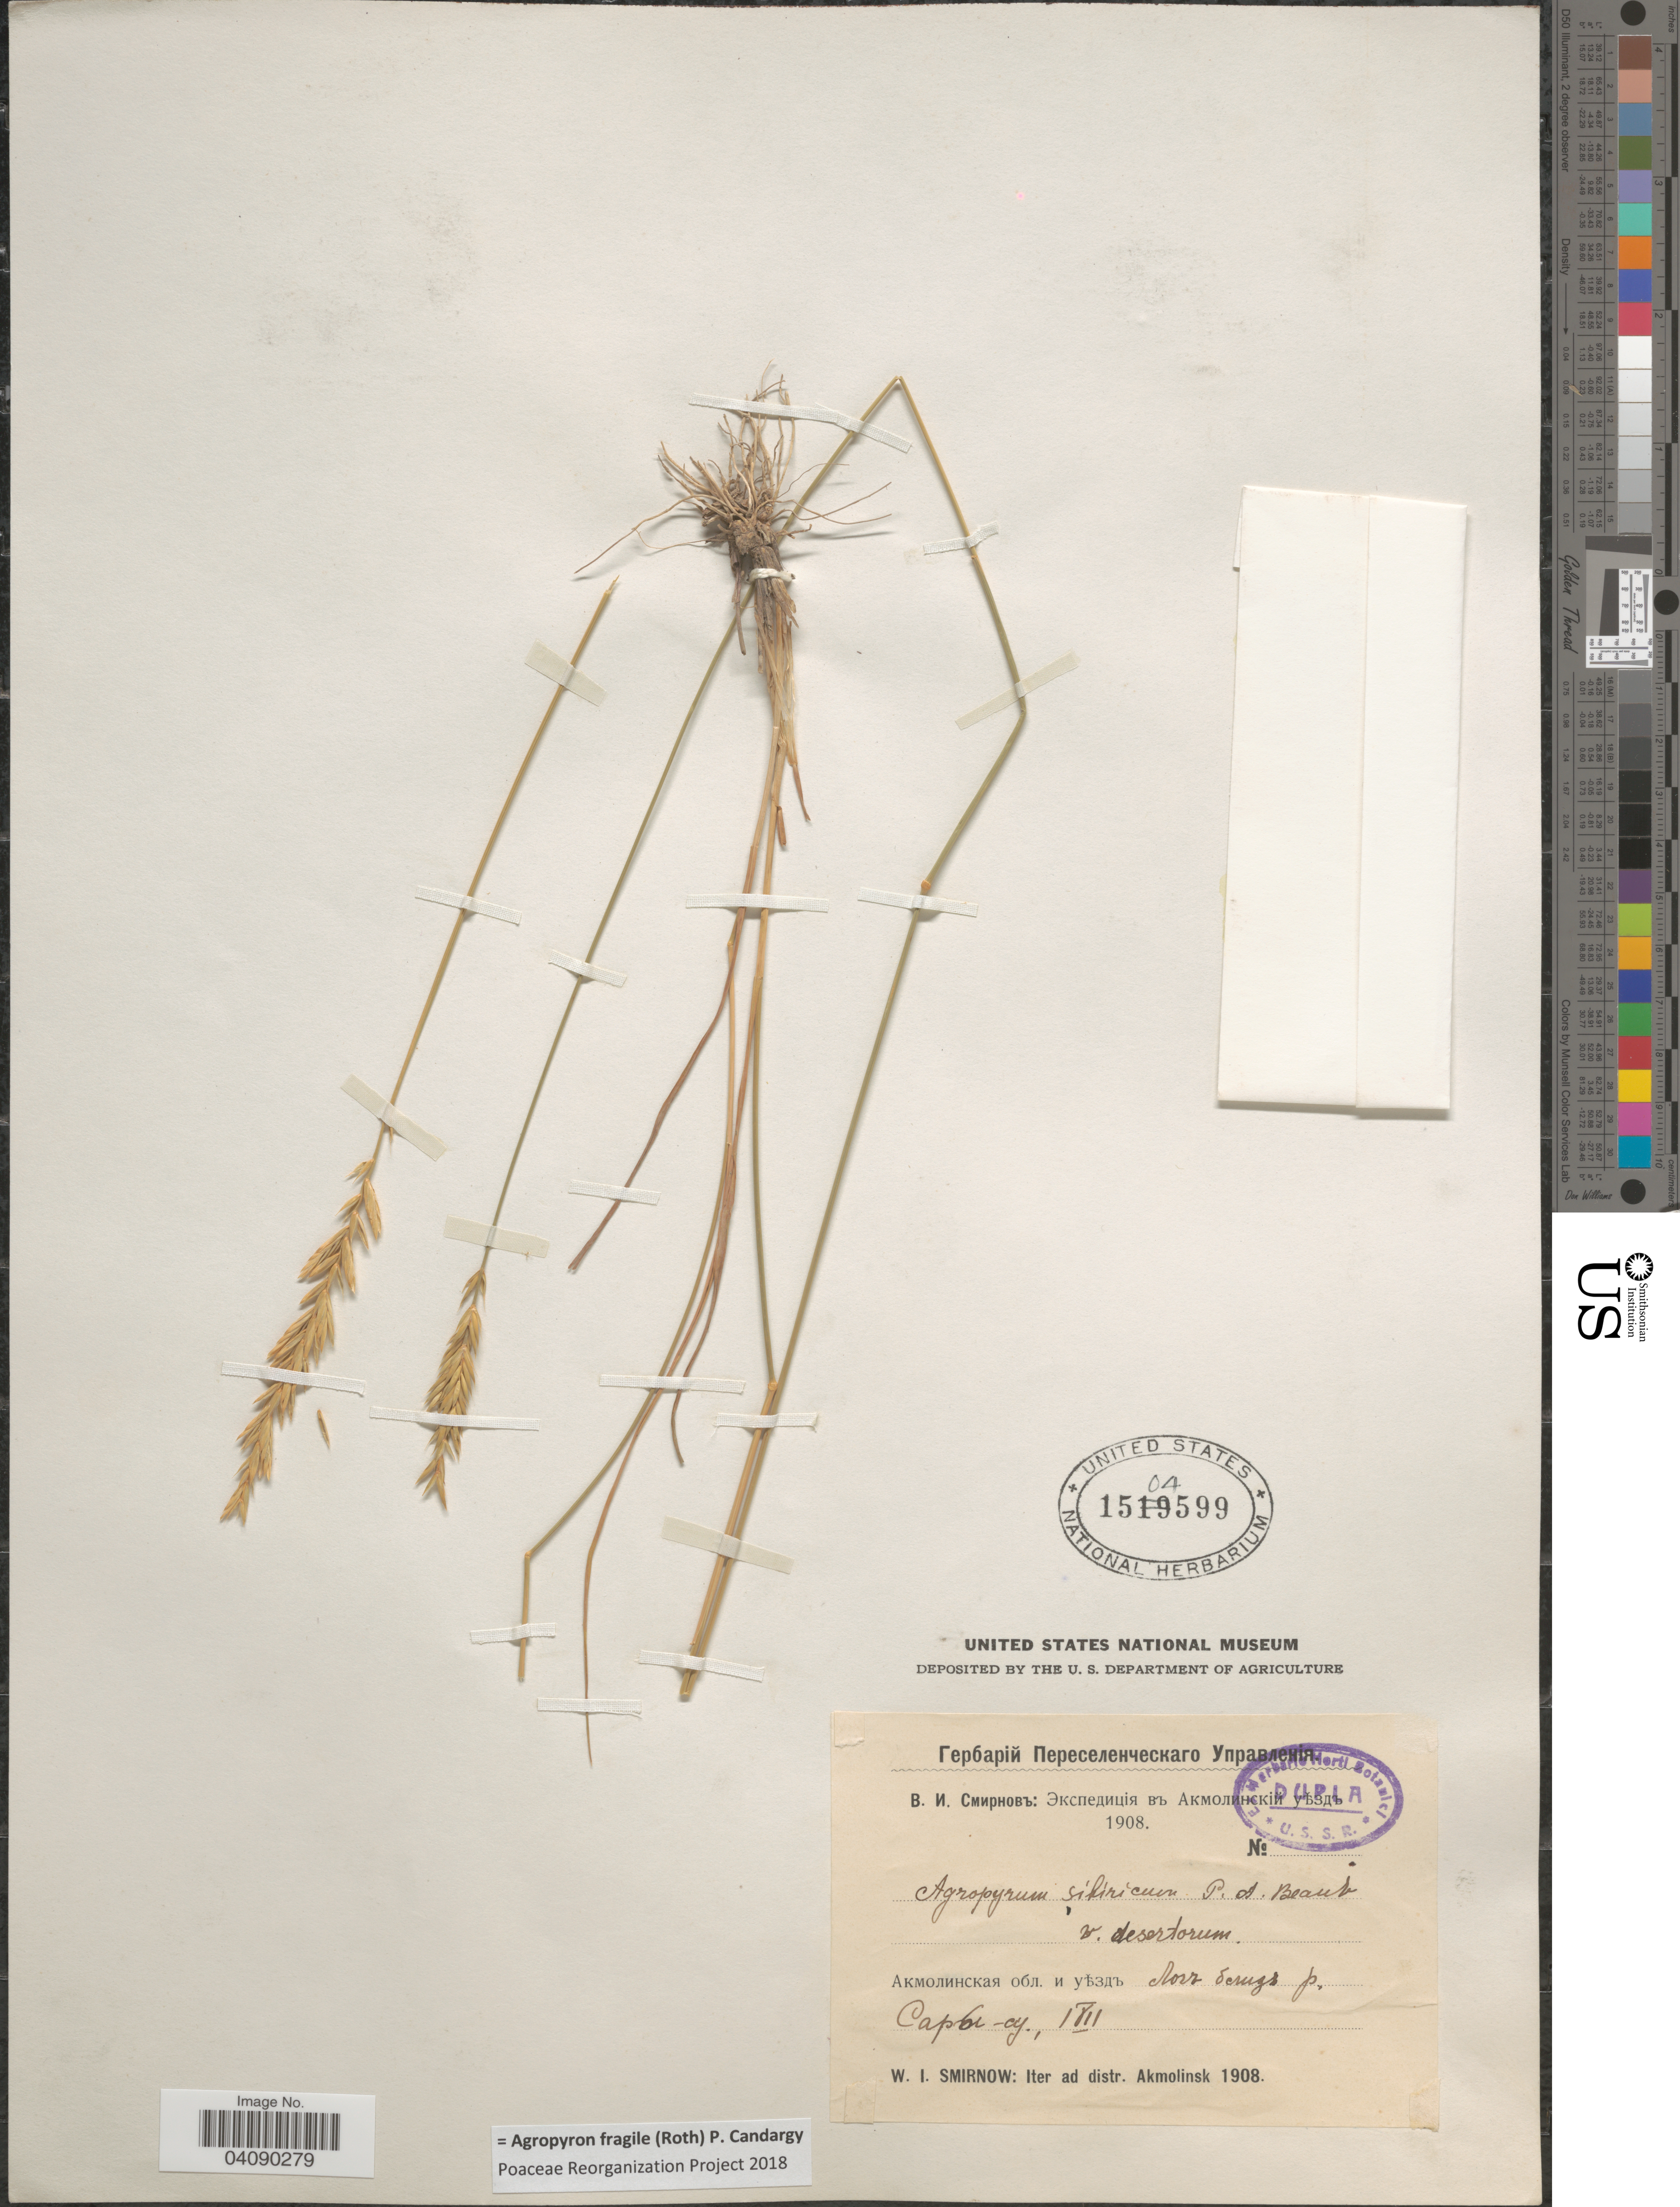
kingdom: Plantae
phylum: Tracheophyta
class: Liliopsida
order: Poales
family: Poaceae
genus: Agropyron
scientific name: Agropyron fragile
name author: (Roth) Candargy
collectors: W. Smirnow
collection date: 1908-07-01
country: Kazakhstan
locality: Iter ad distr. Akmolinsk. Near river Sarysu.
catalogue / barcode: US 1504599